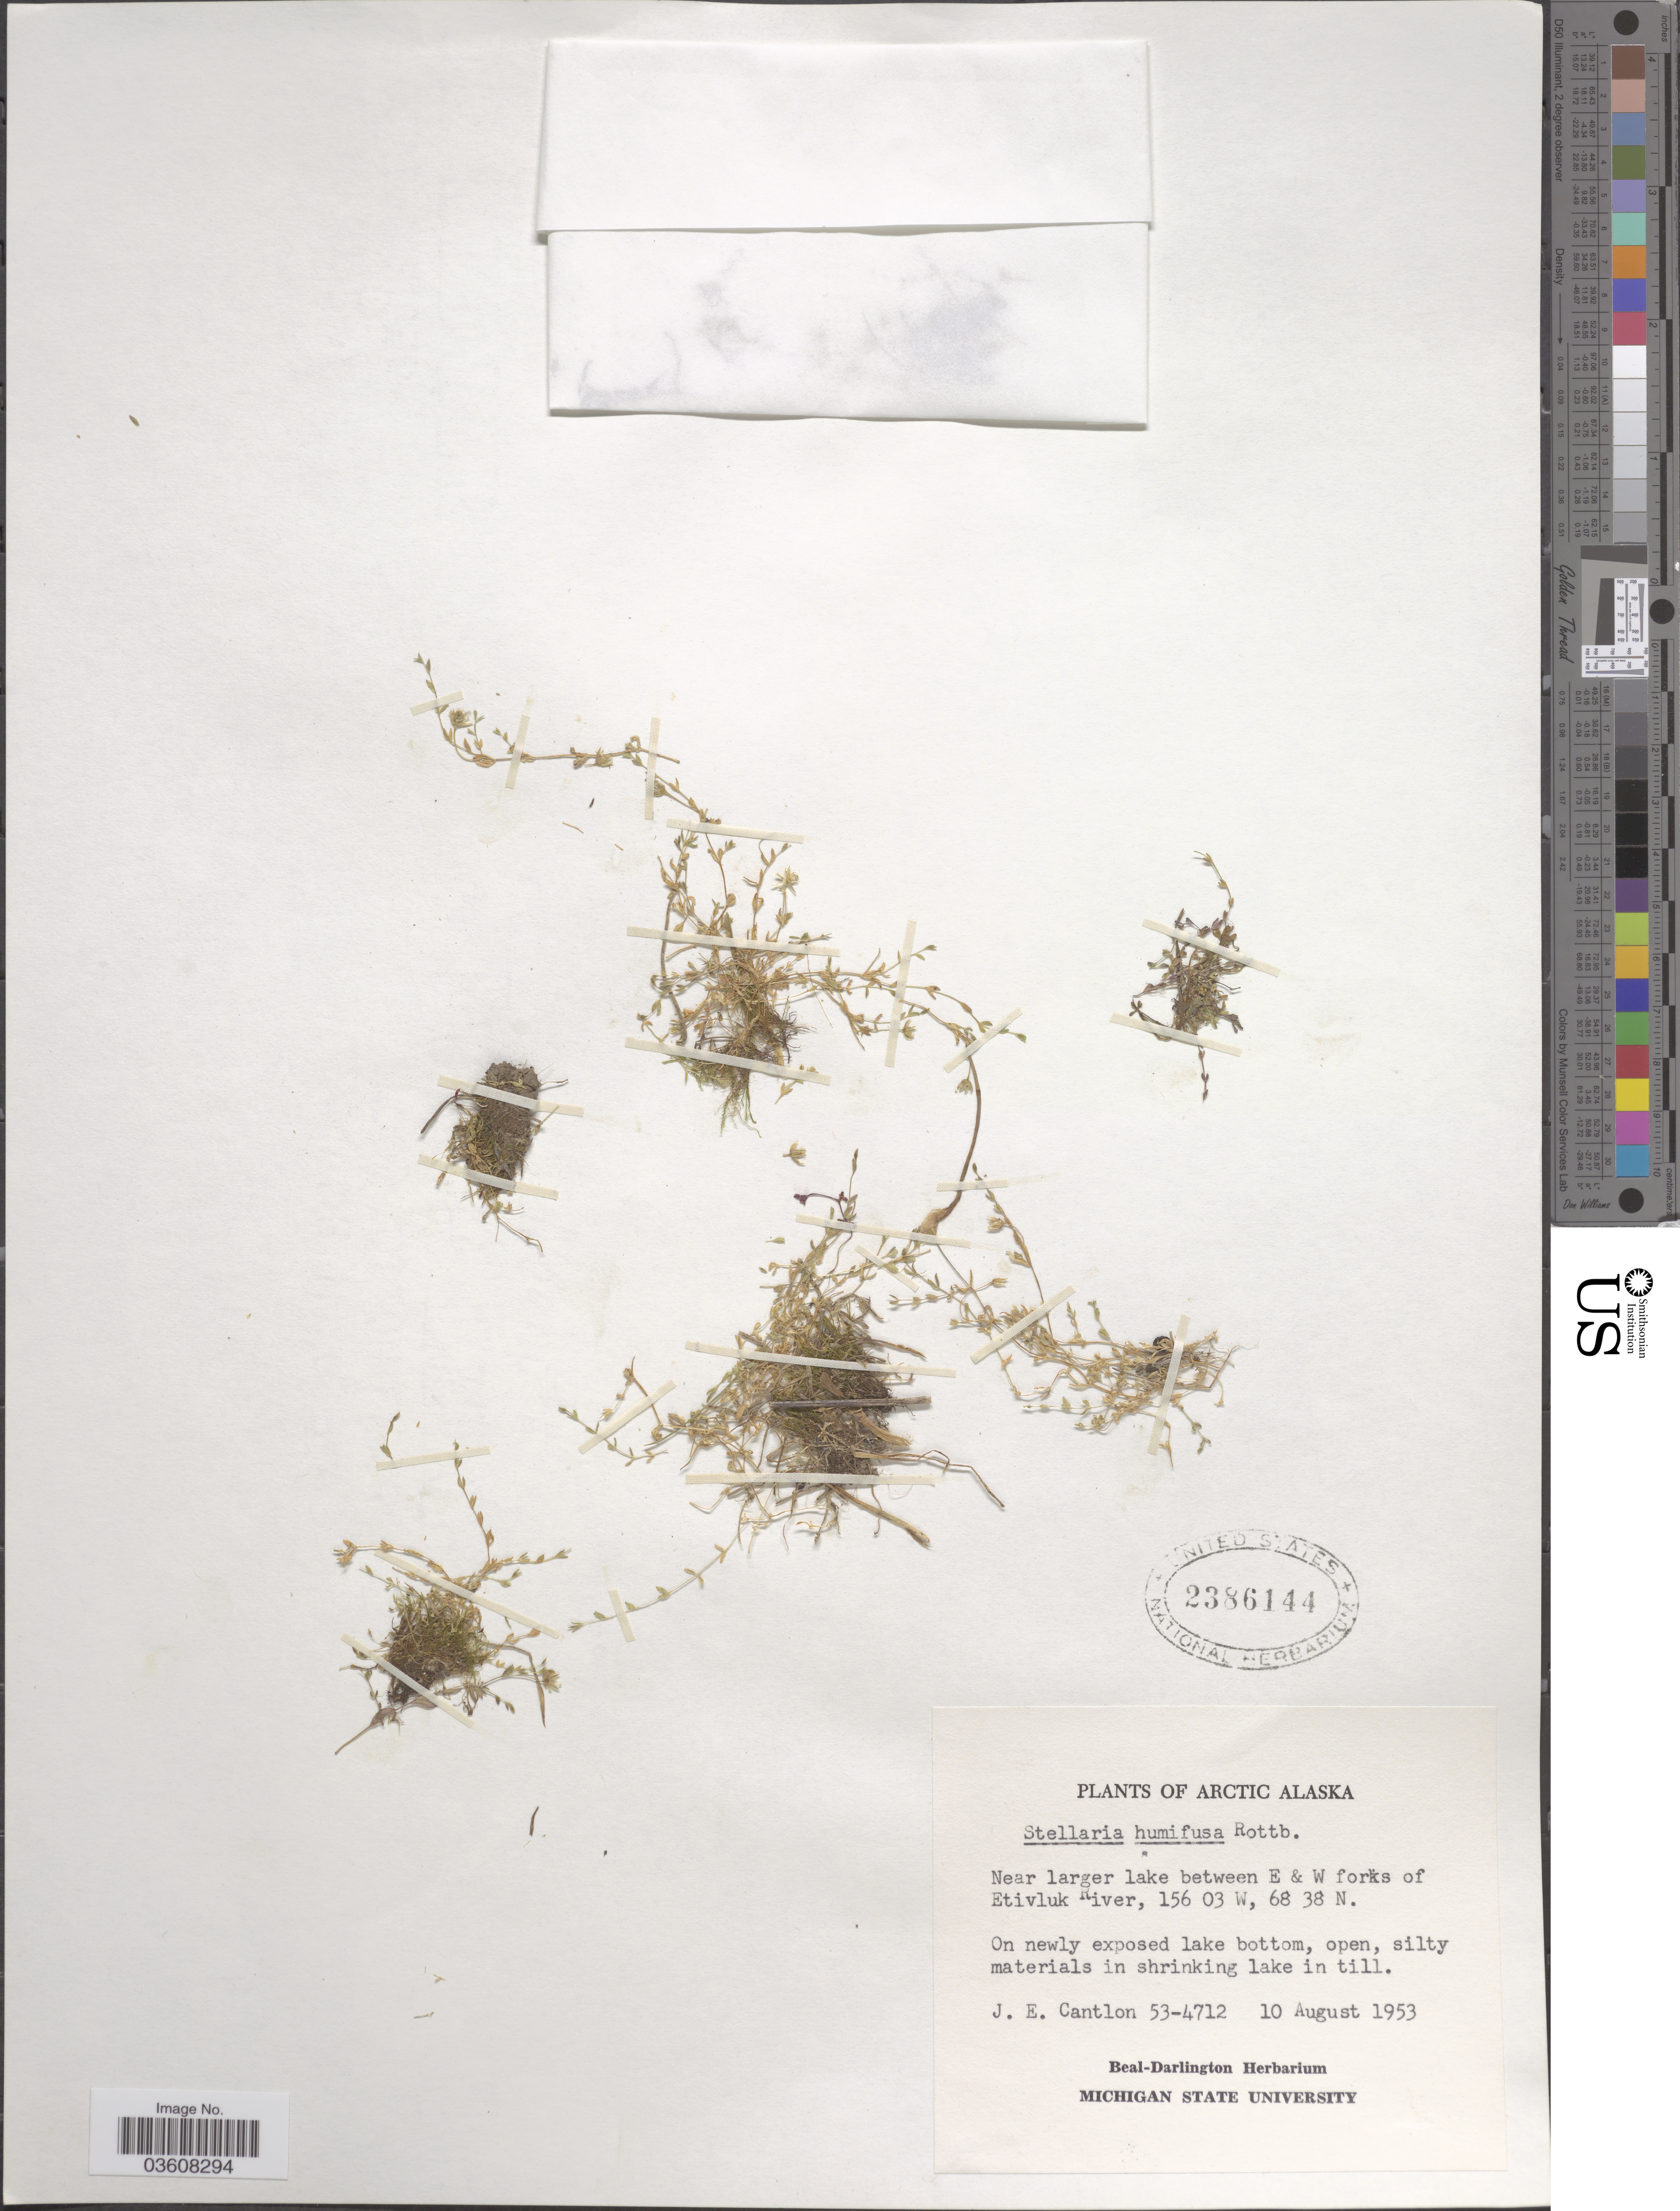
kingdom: Plantae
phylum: Tracheophyta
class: Magnoliopsida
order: Caryophyllales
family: Caryophyllaceae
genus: Stellaria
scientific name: Stellaria humifusa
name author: Rottb.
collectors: J. Cantlon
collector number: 53-4712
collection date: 1953-08-10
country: United States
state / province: Alaska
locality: Arctic Alaska. Near larger lake between E & W forks of Etivluk River.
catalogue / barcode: US 2386144